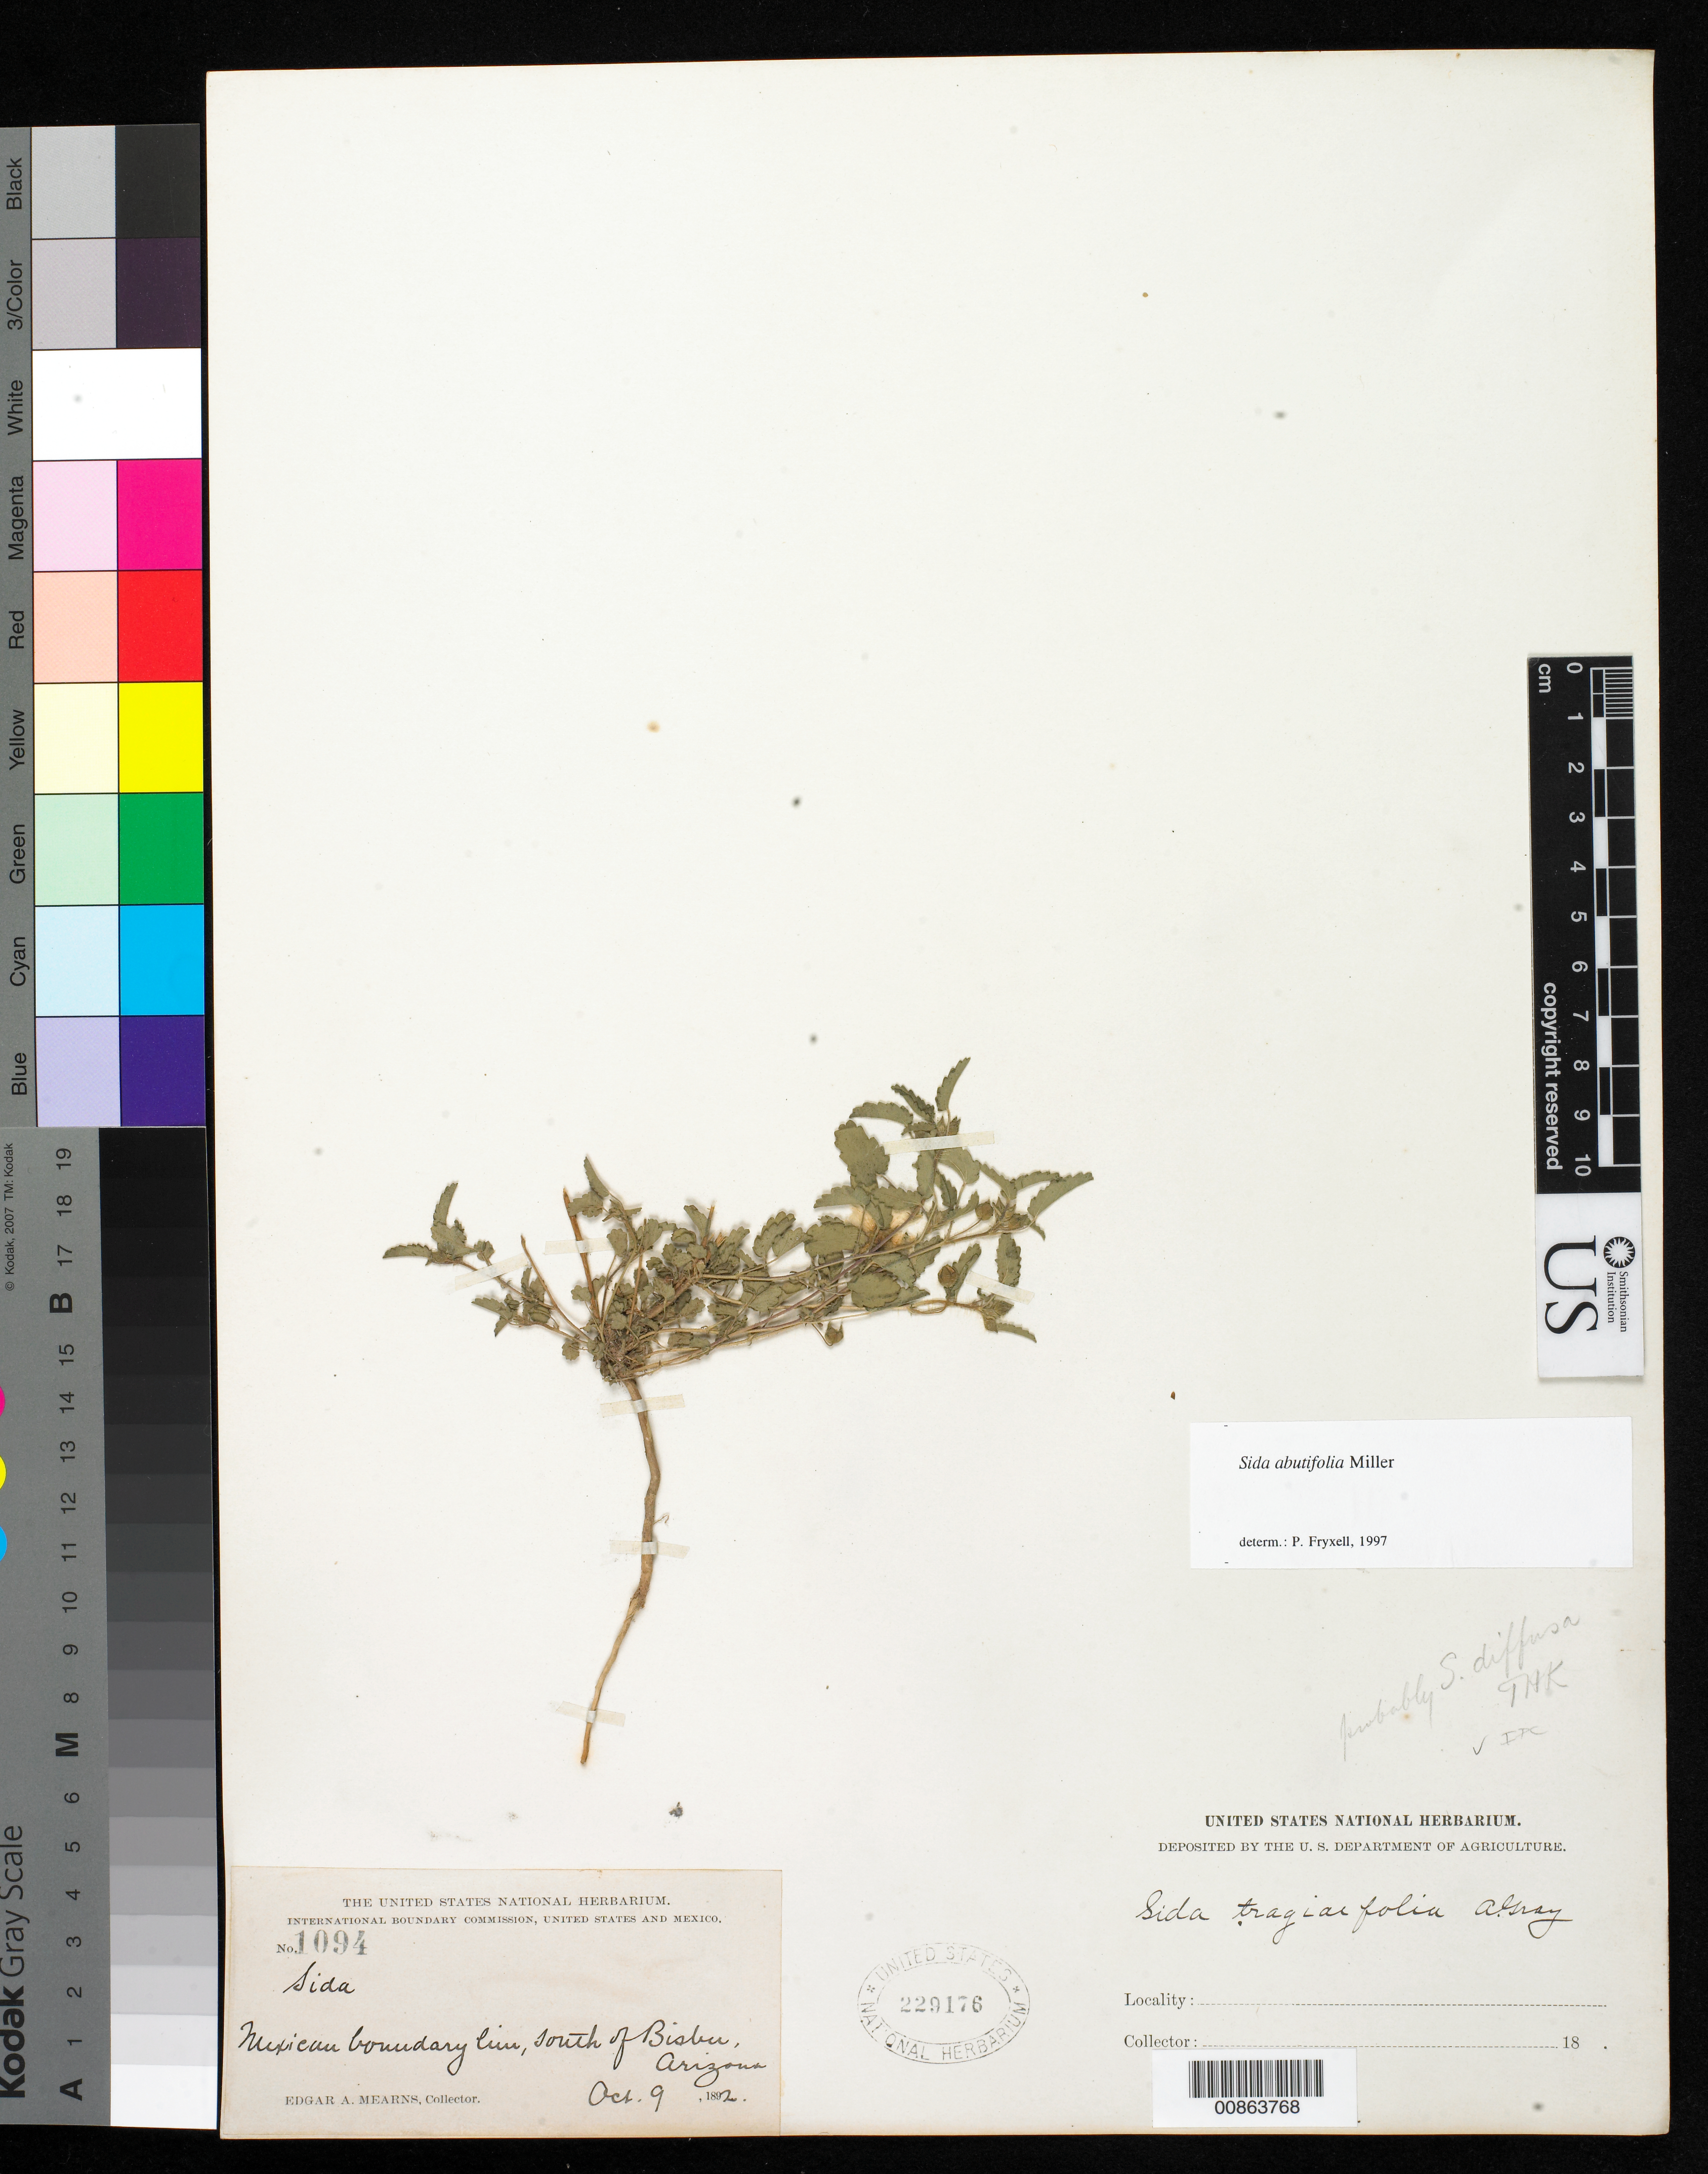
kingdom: Plantae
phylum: Tracheophyta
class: Magnoliopsida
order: Malvales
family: Malvaceae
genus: Sida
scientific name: Sida abutilifolia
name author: Mill.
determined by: Fryxell, Paul A.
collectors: E. A. Mearns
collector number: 1094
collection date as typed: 09 Oct 1892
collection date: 1892-10-09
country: United States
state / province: Arizona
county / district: Cochise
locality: Mexican Boundary Line, S of Bisbee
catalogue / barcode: US 229176